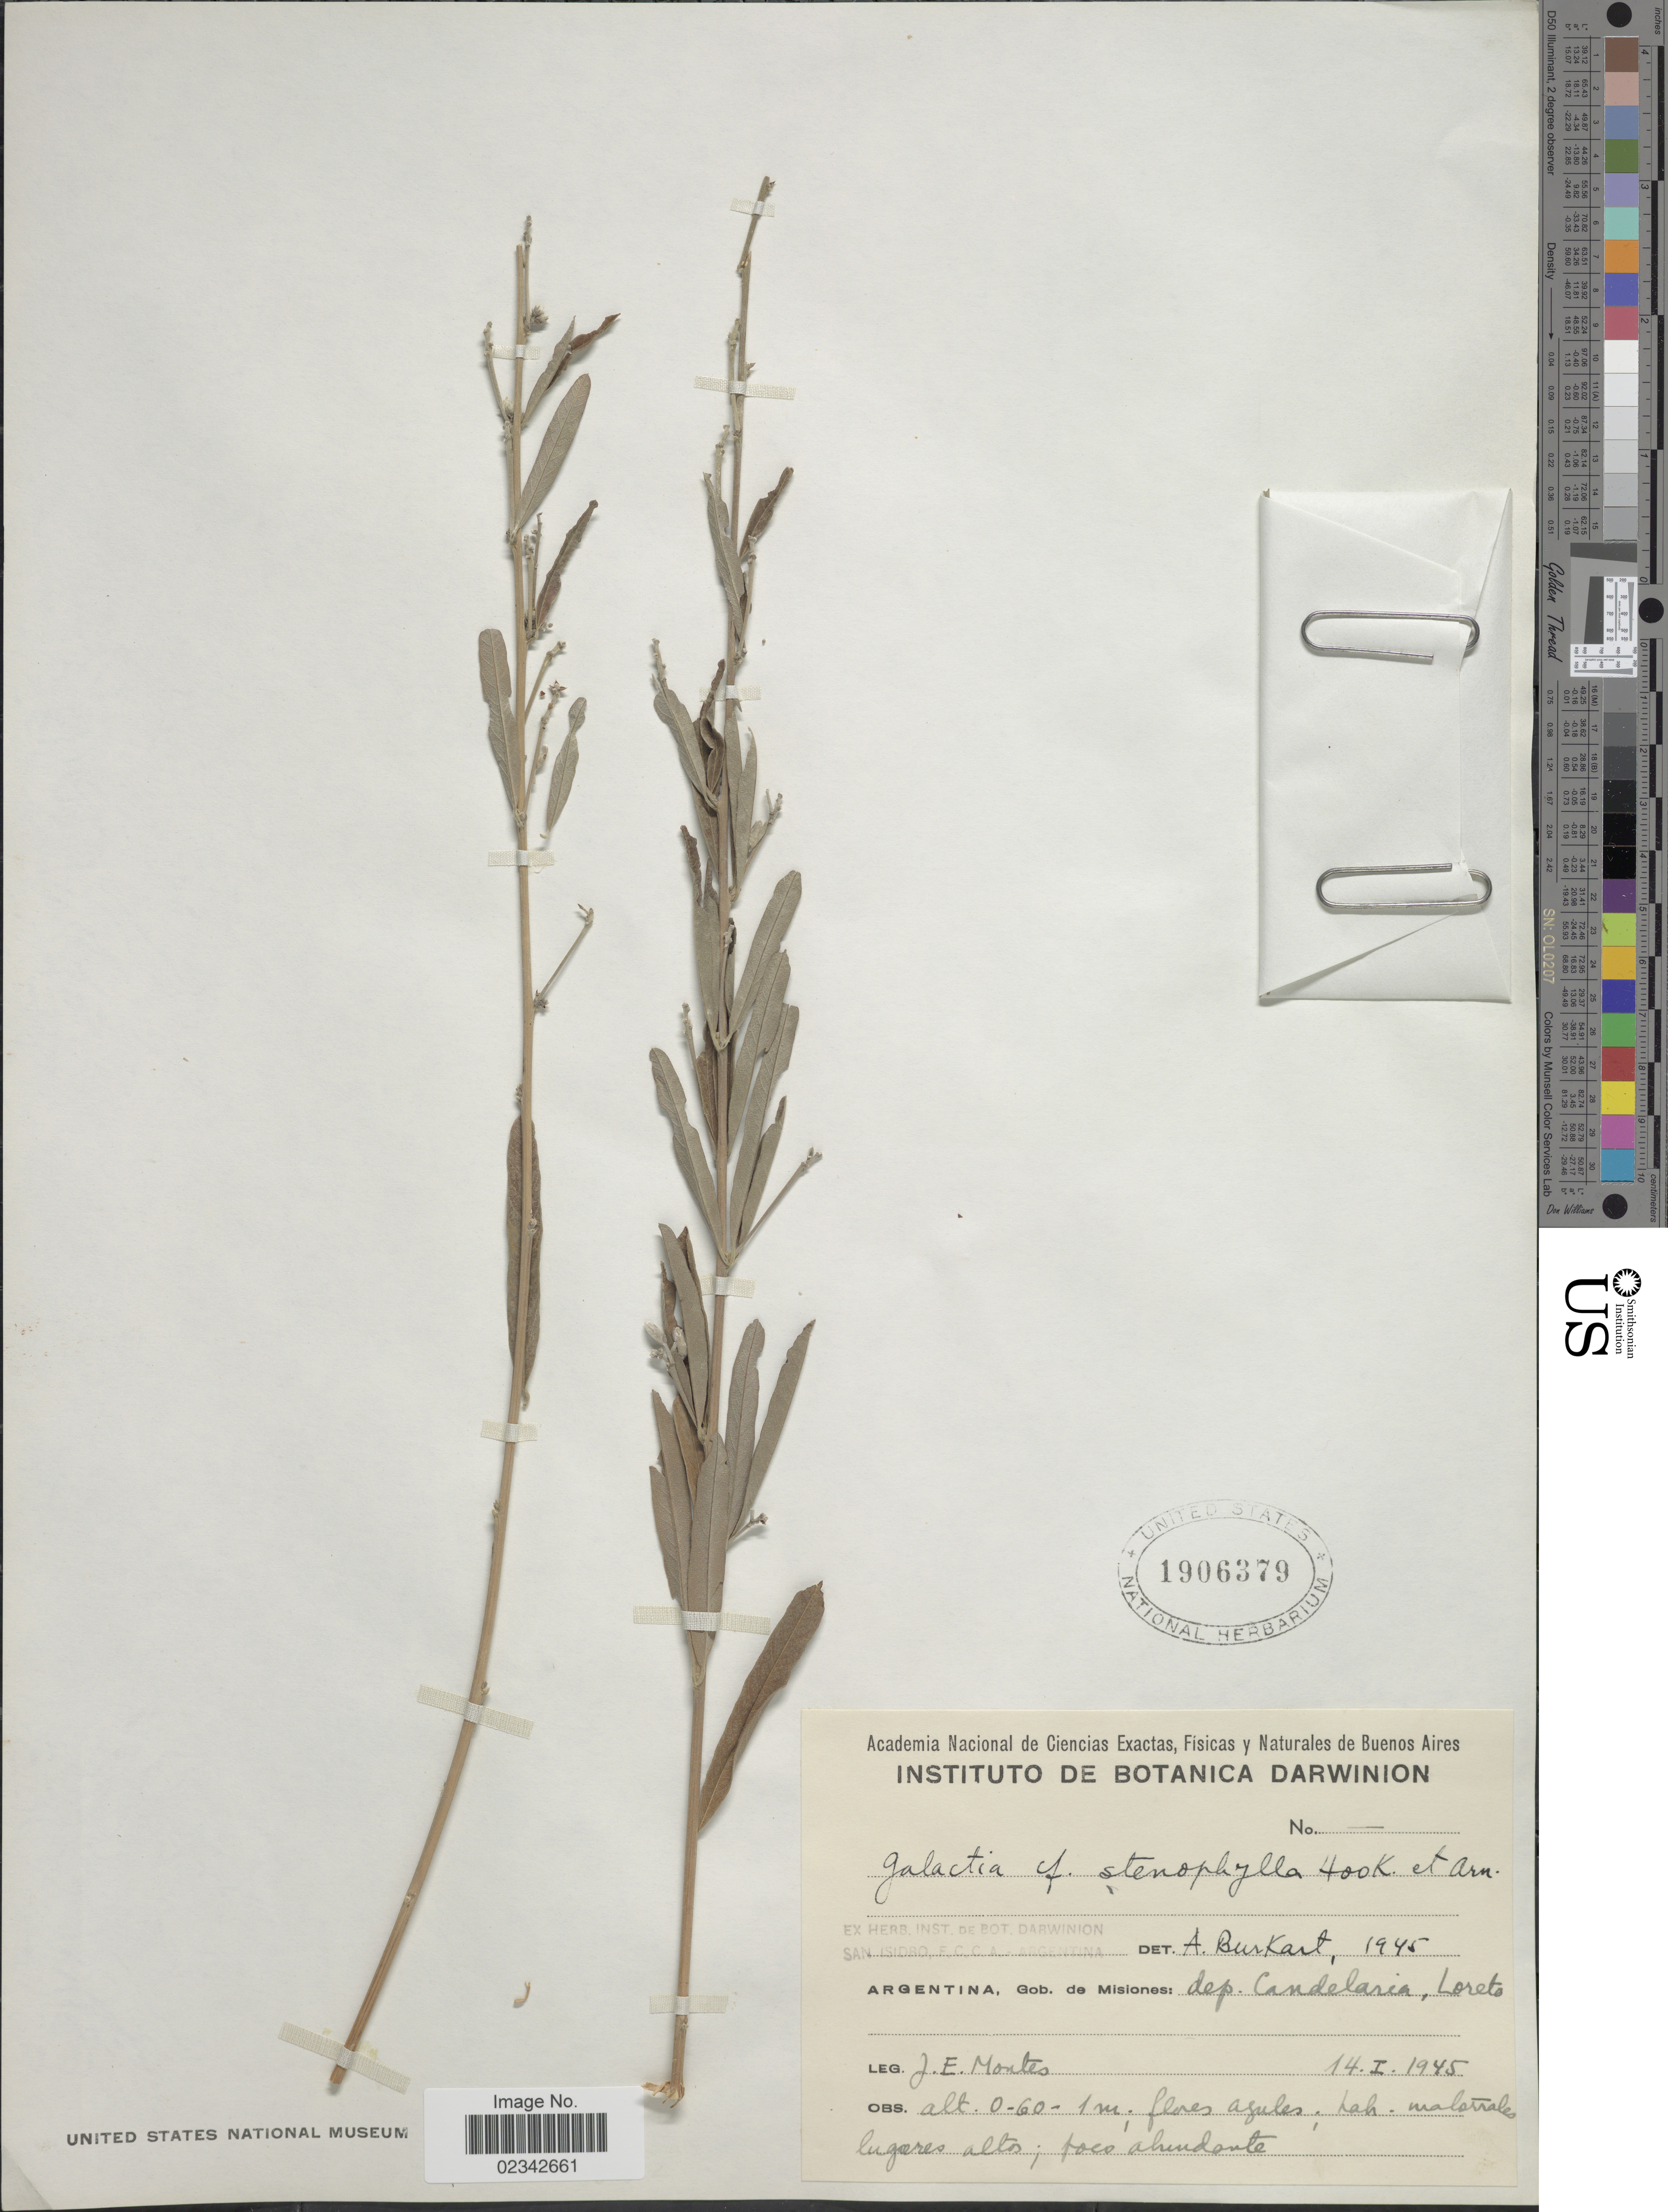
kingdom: Plantae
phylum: Tracheophyta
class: Magnoliopsida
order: Fabales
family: Fabaceae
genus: Collaea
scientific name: Collaea stenophylla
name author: (Hook. & Arn.) Benth.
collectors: J. E. Montes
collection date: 1945-01-14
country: Argentina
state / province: Misiones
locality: Dep.Candelaria, Loreto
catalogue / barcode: US 1906379